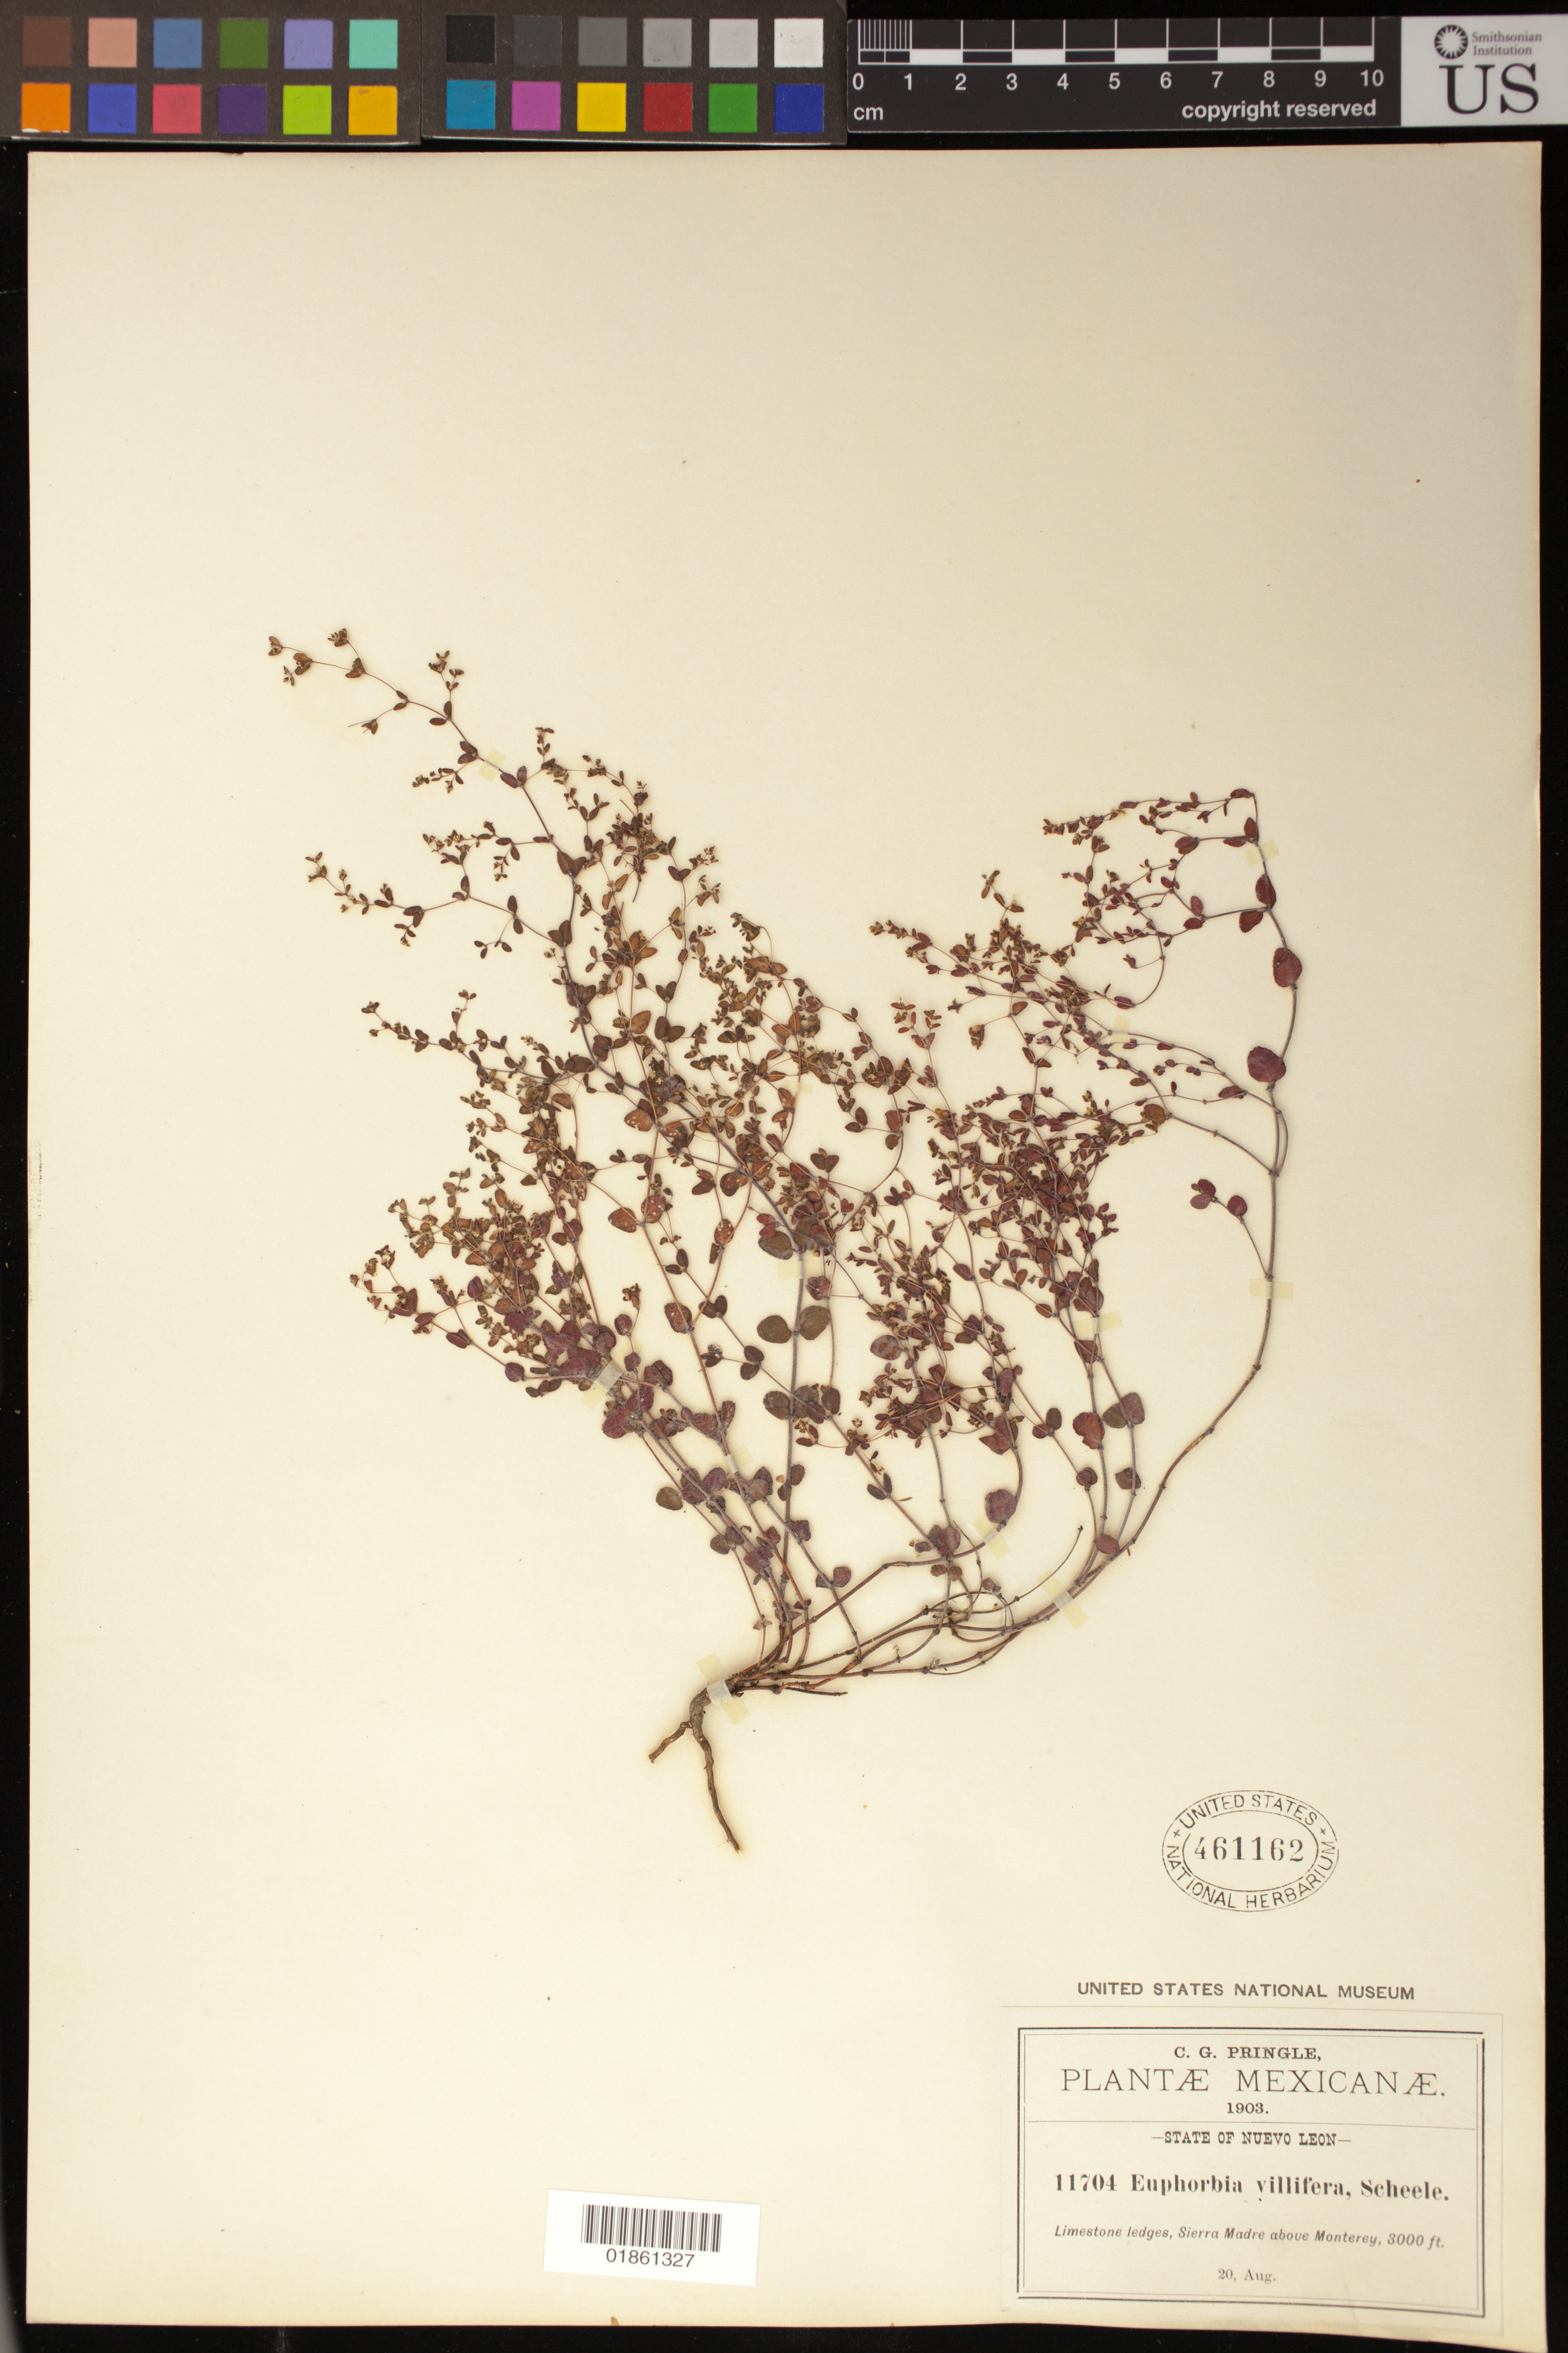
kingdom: Plantae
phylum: Tracheophyta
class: Magnoliopsida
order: Malpighiales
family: Euphorbiaceae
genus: Euphorbia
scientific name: Euphorbia villifera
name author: Scheele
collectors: C. G. Pringle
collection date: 1903-08-20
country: Mexico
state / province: Nuevo León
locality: Limestone ledges, Sierra Madre above Monterey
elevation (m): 914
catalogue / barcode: US 461162